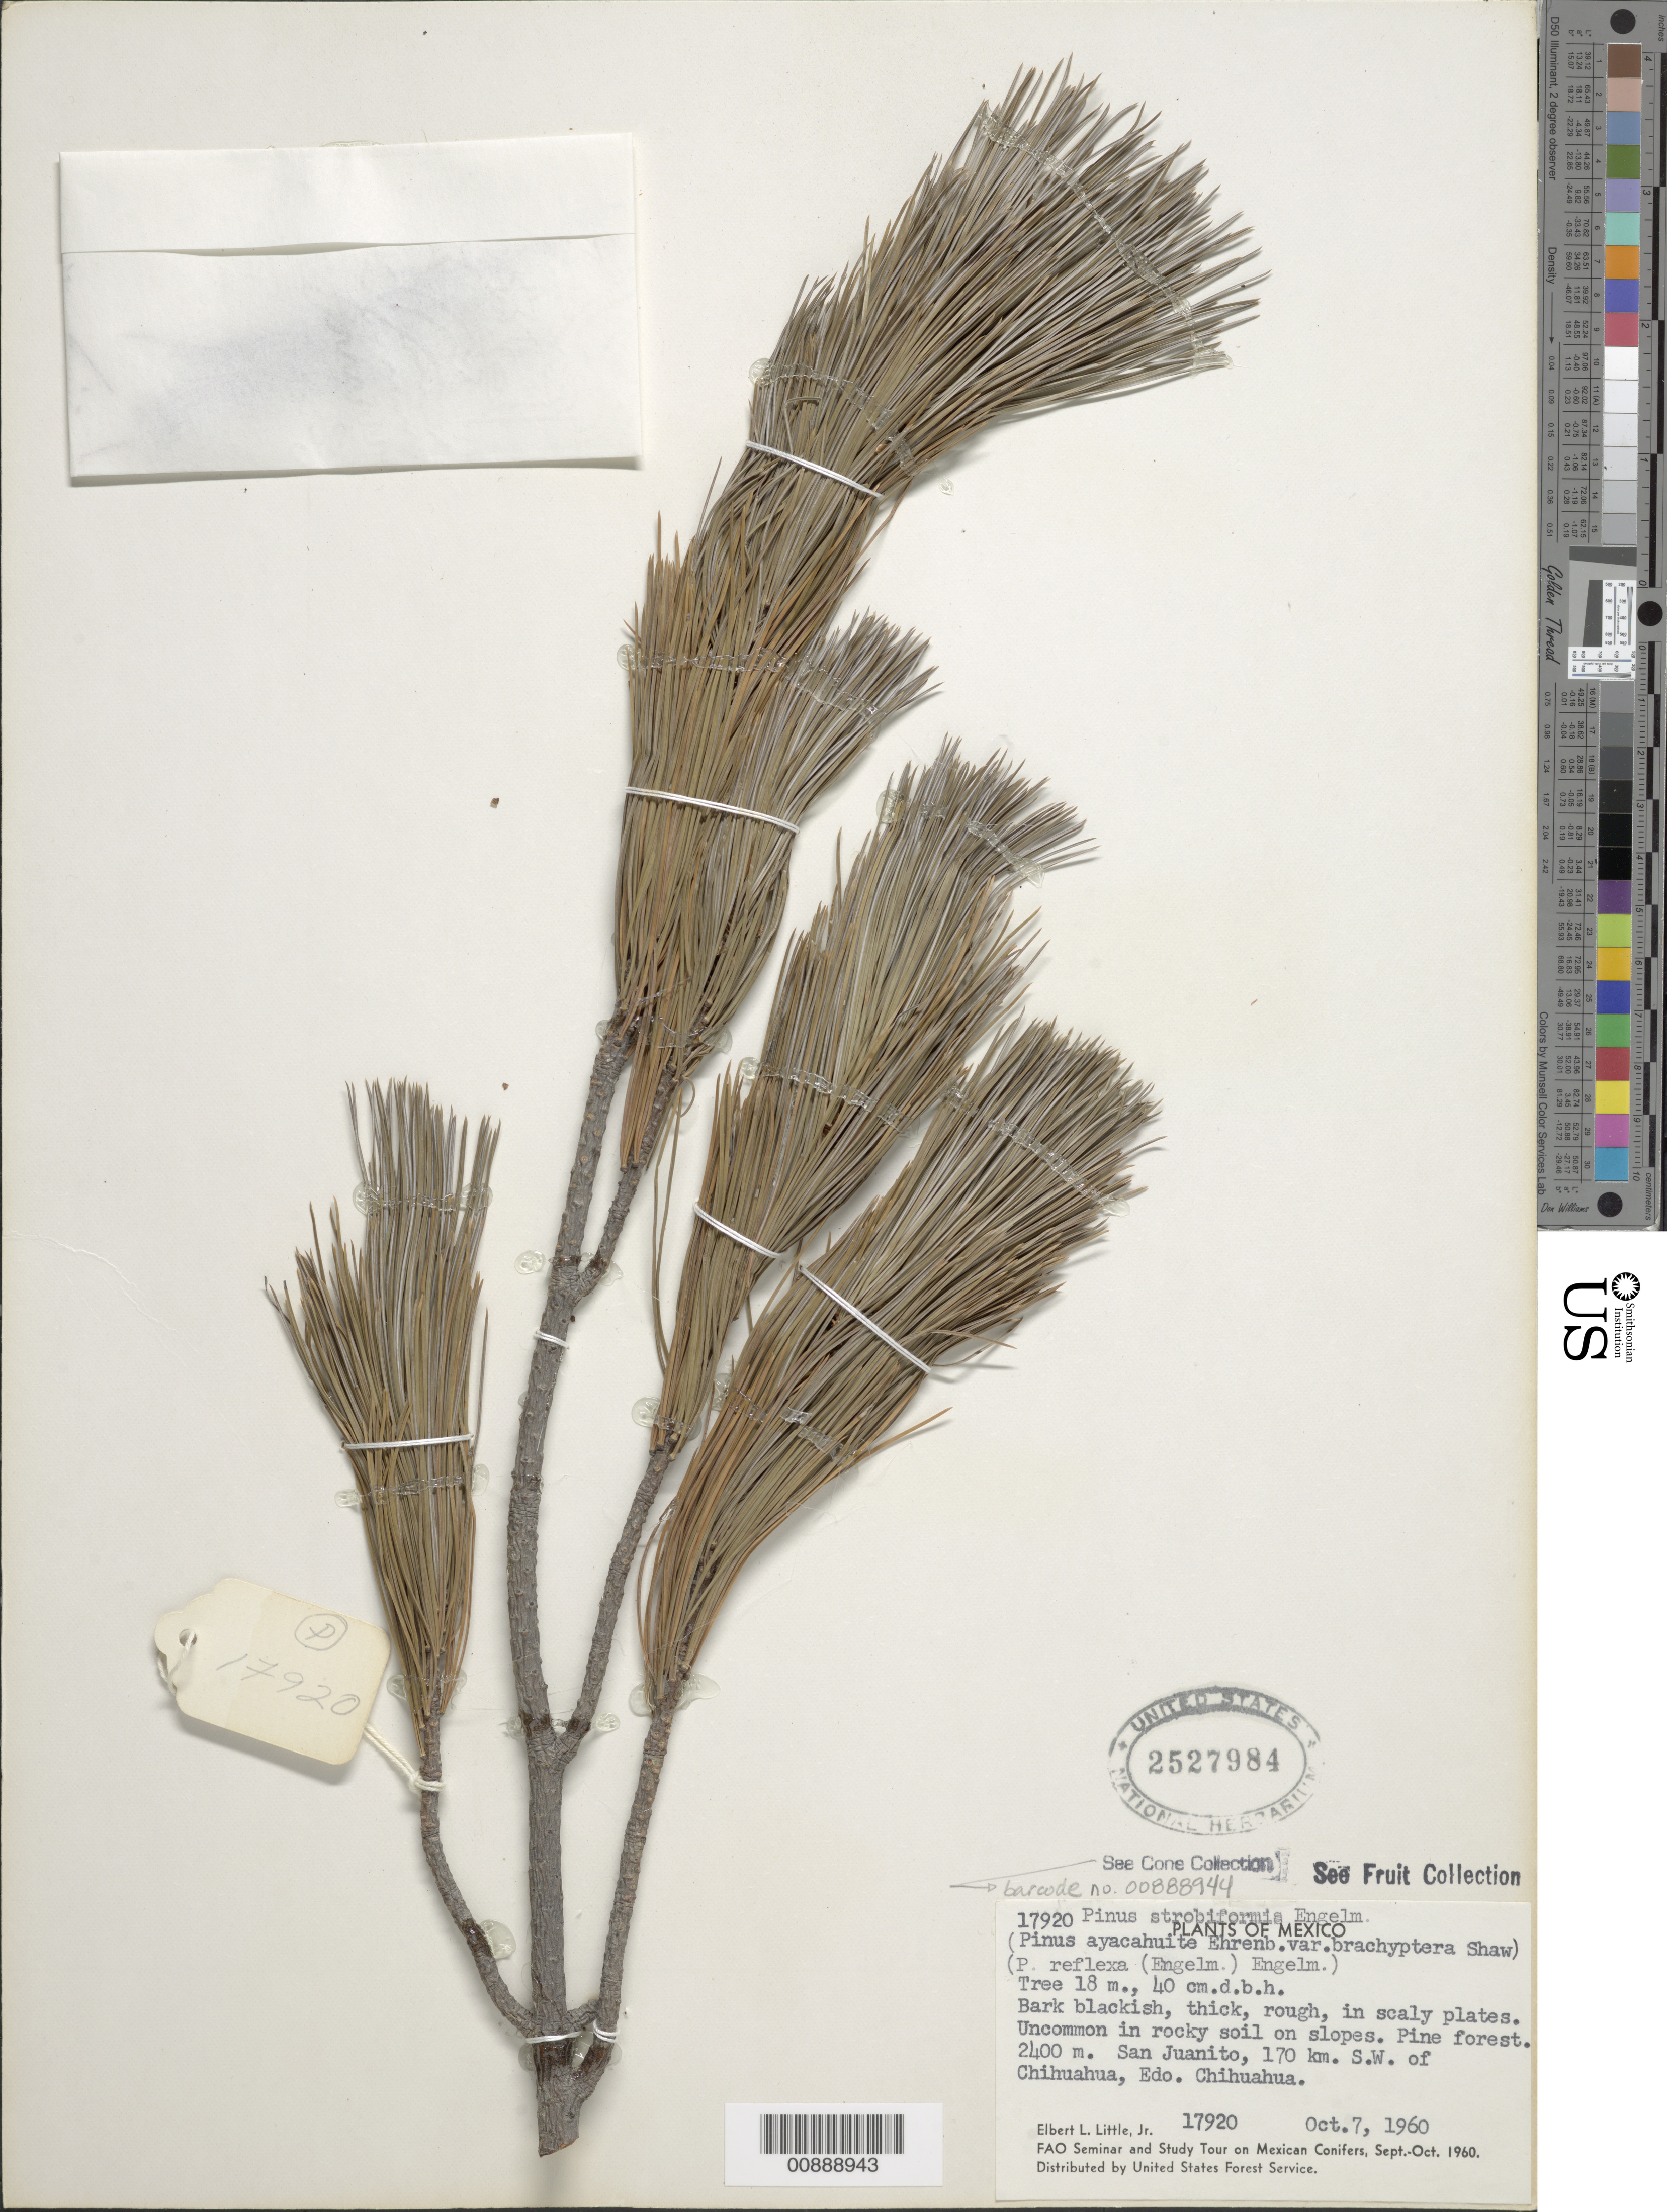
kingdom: Plantae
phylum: Tracheophyta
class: Pinopsida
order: Pinales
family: Pinaceae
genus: Pinus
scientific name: Pinus strobiformis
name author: Engelm.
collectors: E. L. Little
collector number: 17920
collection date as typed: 07 Oct 1960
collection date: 1960-10-07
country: Mexico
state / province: Chihuahua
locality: San Juanito, 170 km. SW of Chihuahua, Chihuahua.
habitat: Pine forest in rocky soil on slopes.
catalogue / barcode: US 2527984